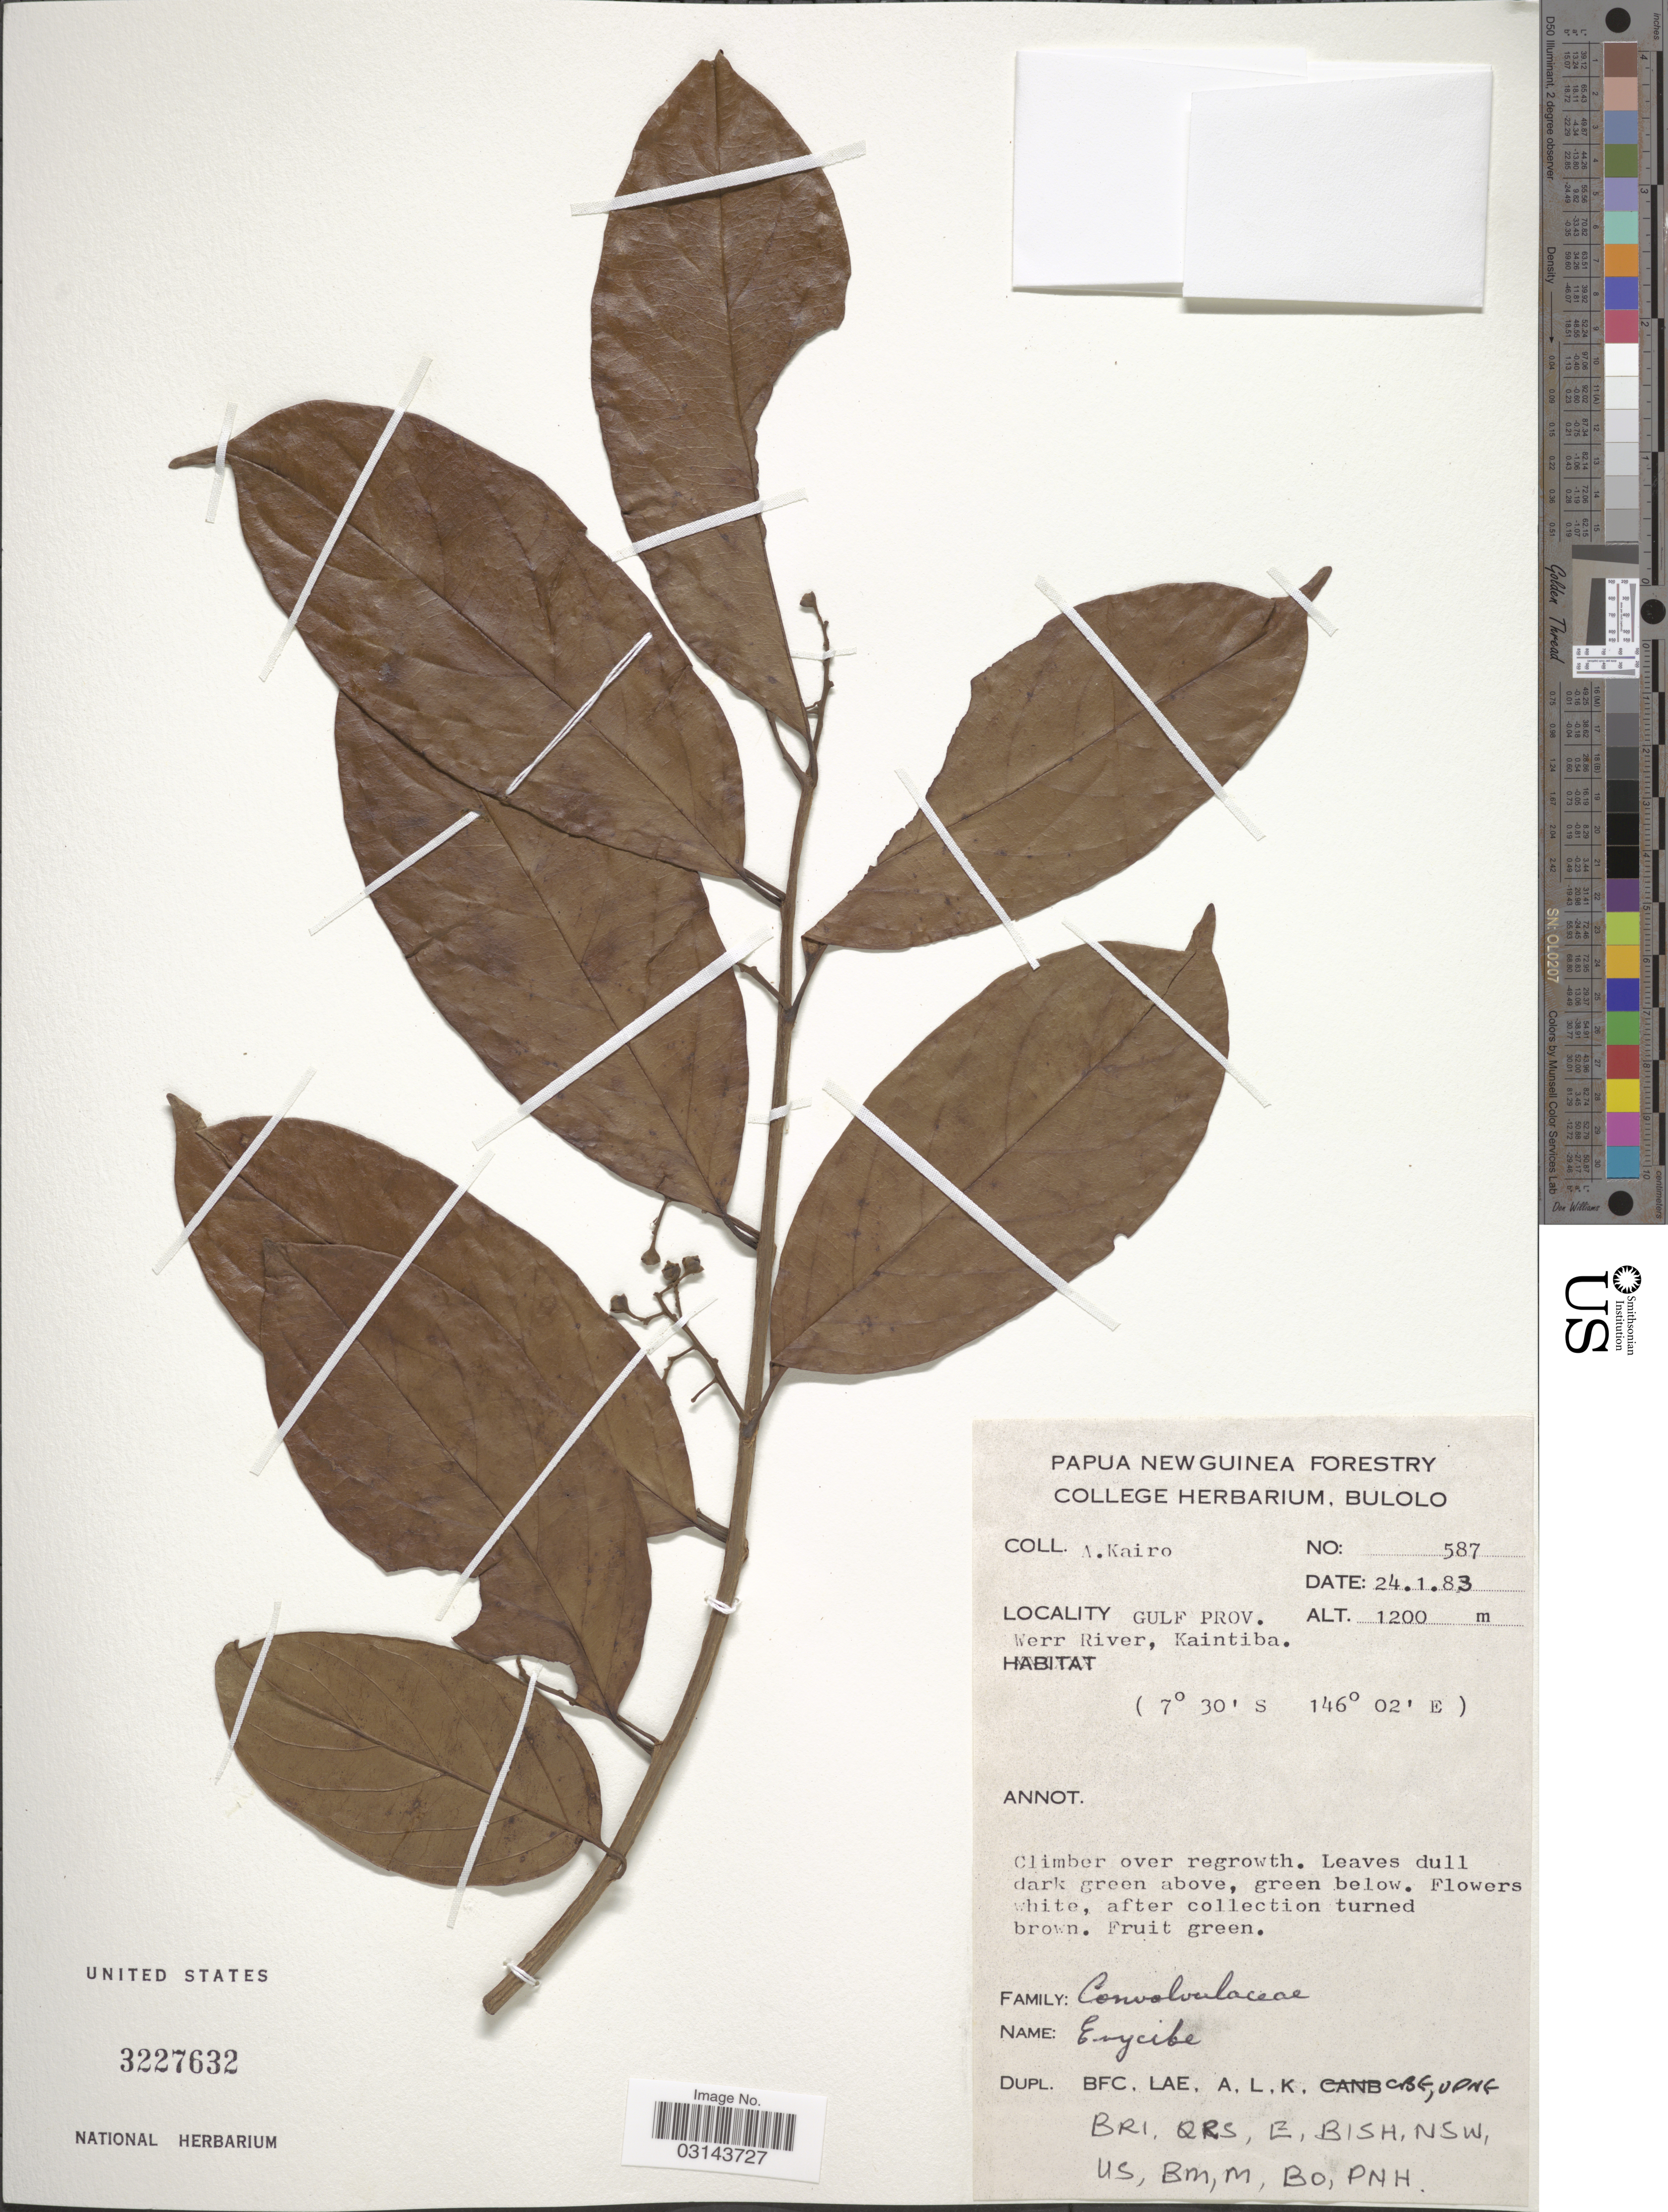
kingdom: Plantae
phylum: Tracheophyta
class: Magnoliopsida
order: Solanales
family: Convolvulaceae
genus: Erycibe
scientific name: Erycibe sp.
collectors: A. Kairo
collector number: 587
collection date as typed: Transcribed d/m/y: 24/1/83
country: Papua New Guinea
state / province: Gulf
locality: Werr River, Kaintiba.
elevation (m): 1200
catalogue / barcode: US 3227632